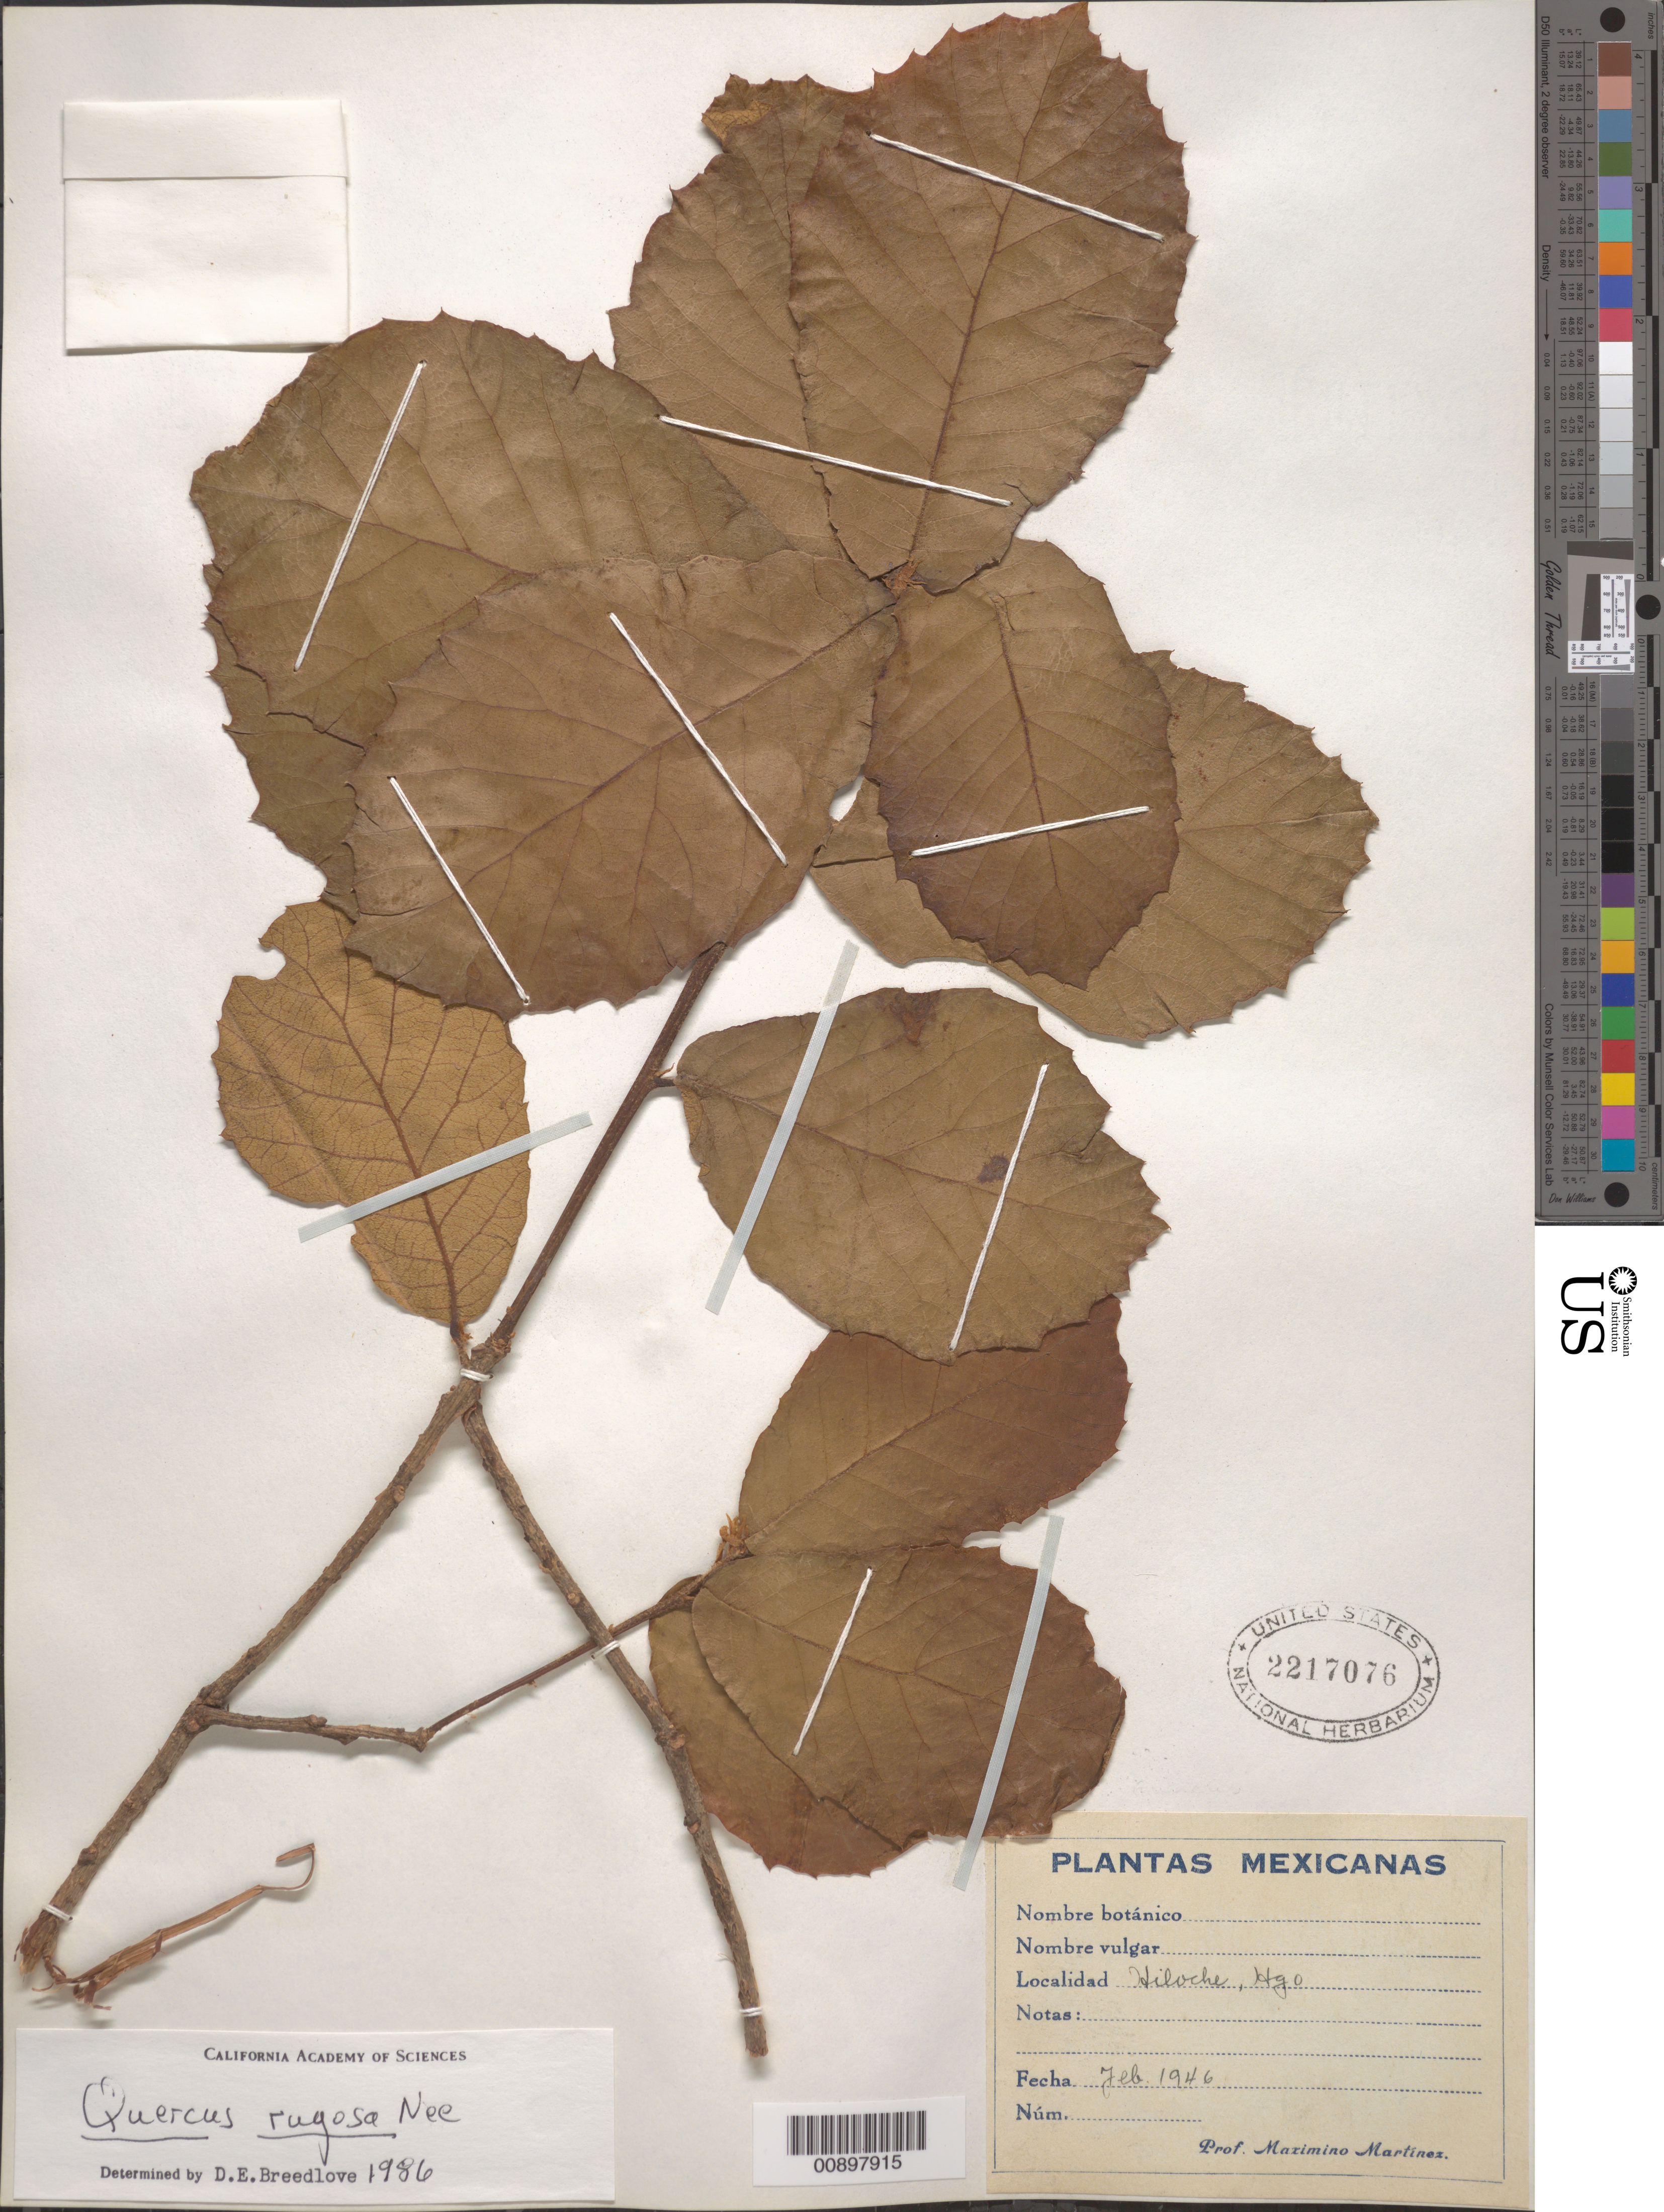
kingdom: Plantae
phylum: Tracheophyta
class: Magnoliopsida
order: Fagales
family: Fagaceae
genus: Quercus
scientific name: Quercus rugosa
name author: Née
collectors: M. Martinez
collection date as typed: Feb 1946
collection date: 1946-02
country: Mexico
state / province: Hidalgo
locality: Hiloche, Hidalgo.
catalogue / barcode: US 2217076